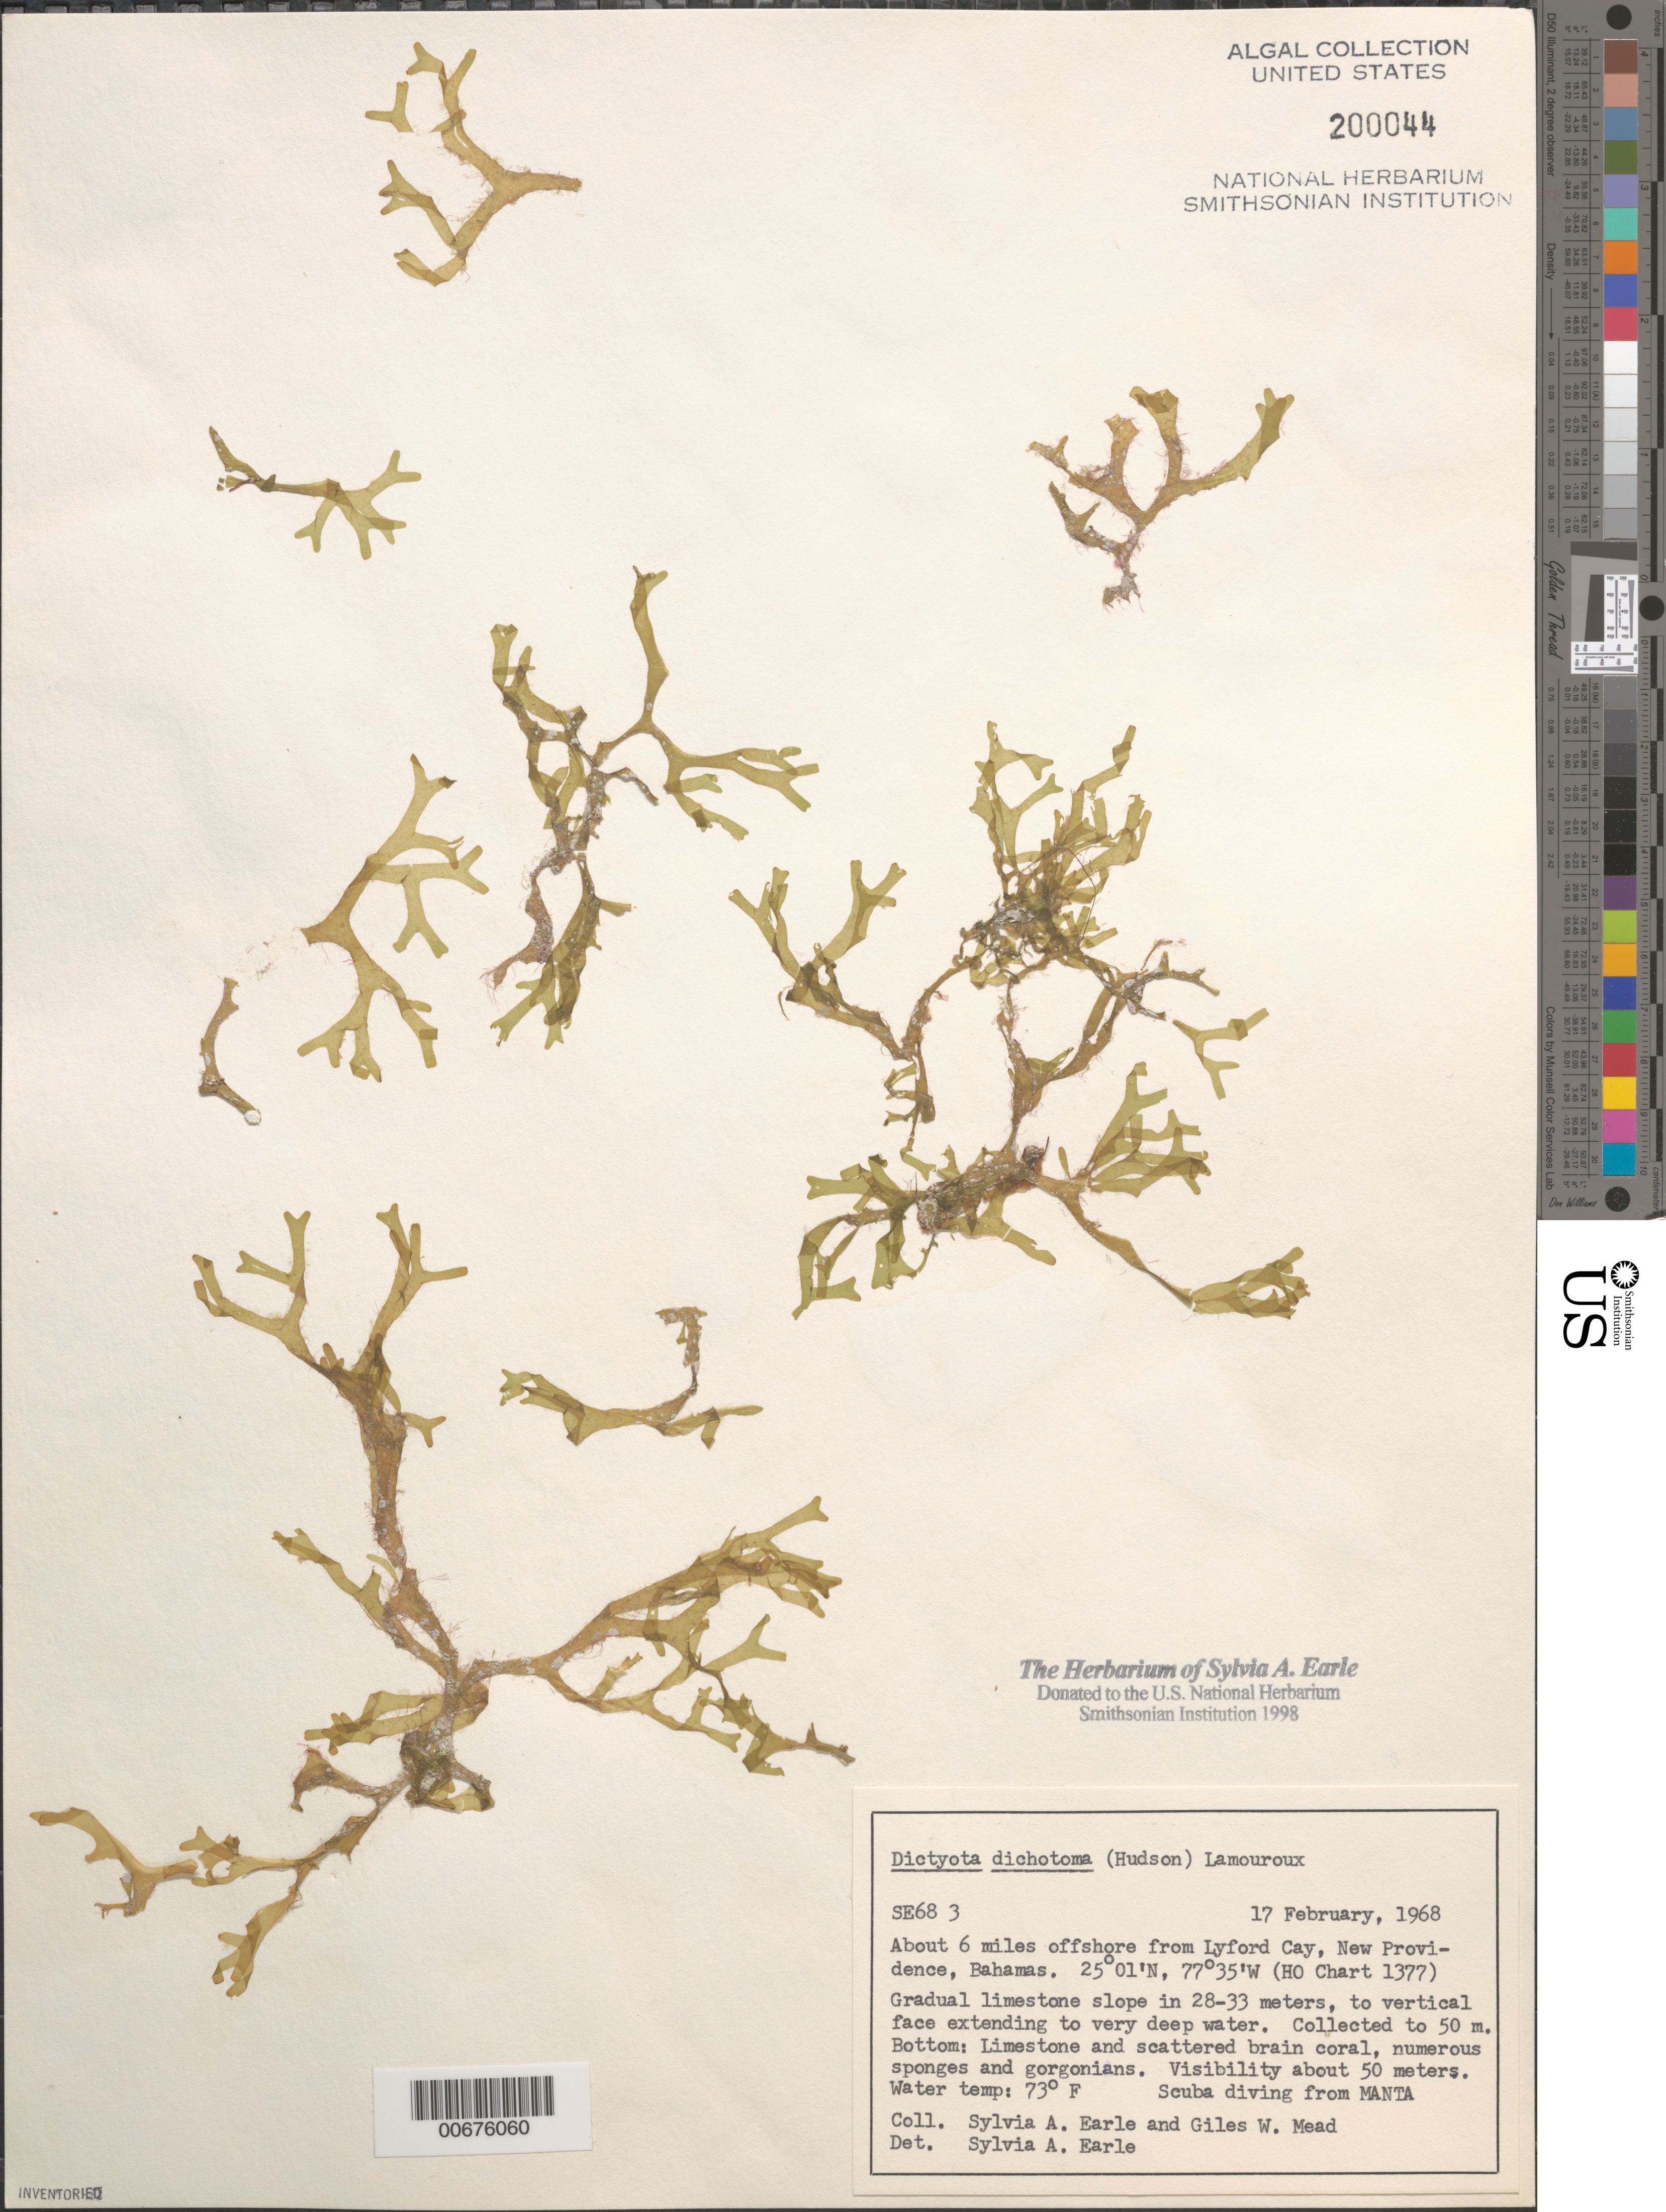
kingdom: Chromista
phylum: Ochrophyta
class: Phaeophyceae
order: Dictyotales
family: Dictyotaceae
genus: Dictyota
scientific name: Dictyota dichotoma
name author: (Huds.) J.V.Lamouroux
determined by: Earle, S. A.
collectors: S. A. Earle & G. W. Mead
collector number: Se 683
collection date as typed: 17 Feb 1968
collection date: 1968-02-17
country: Bahamas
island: New Providence Island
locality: Ca. 6 miles off Lyford Cay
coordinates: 25 01' N, 77 35' W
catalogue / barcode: US 200044